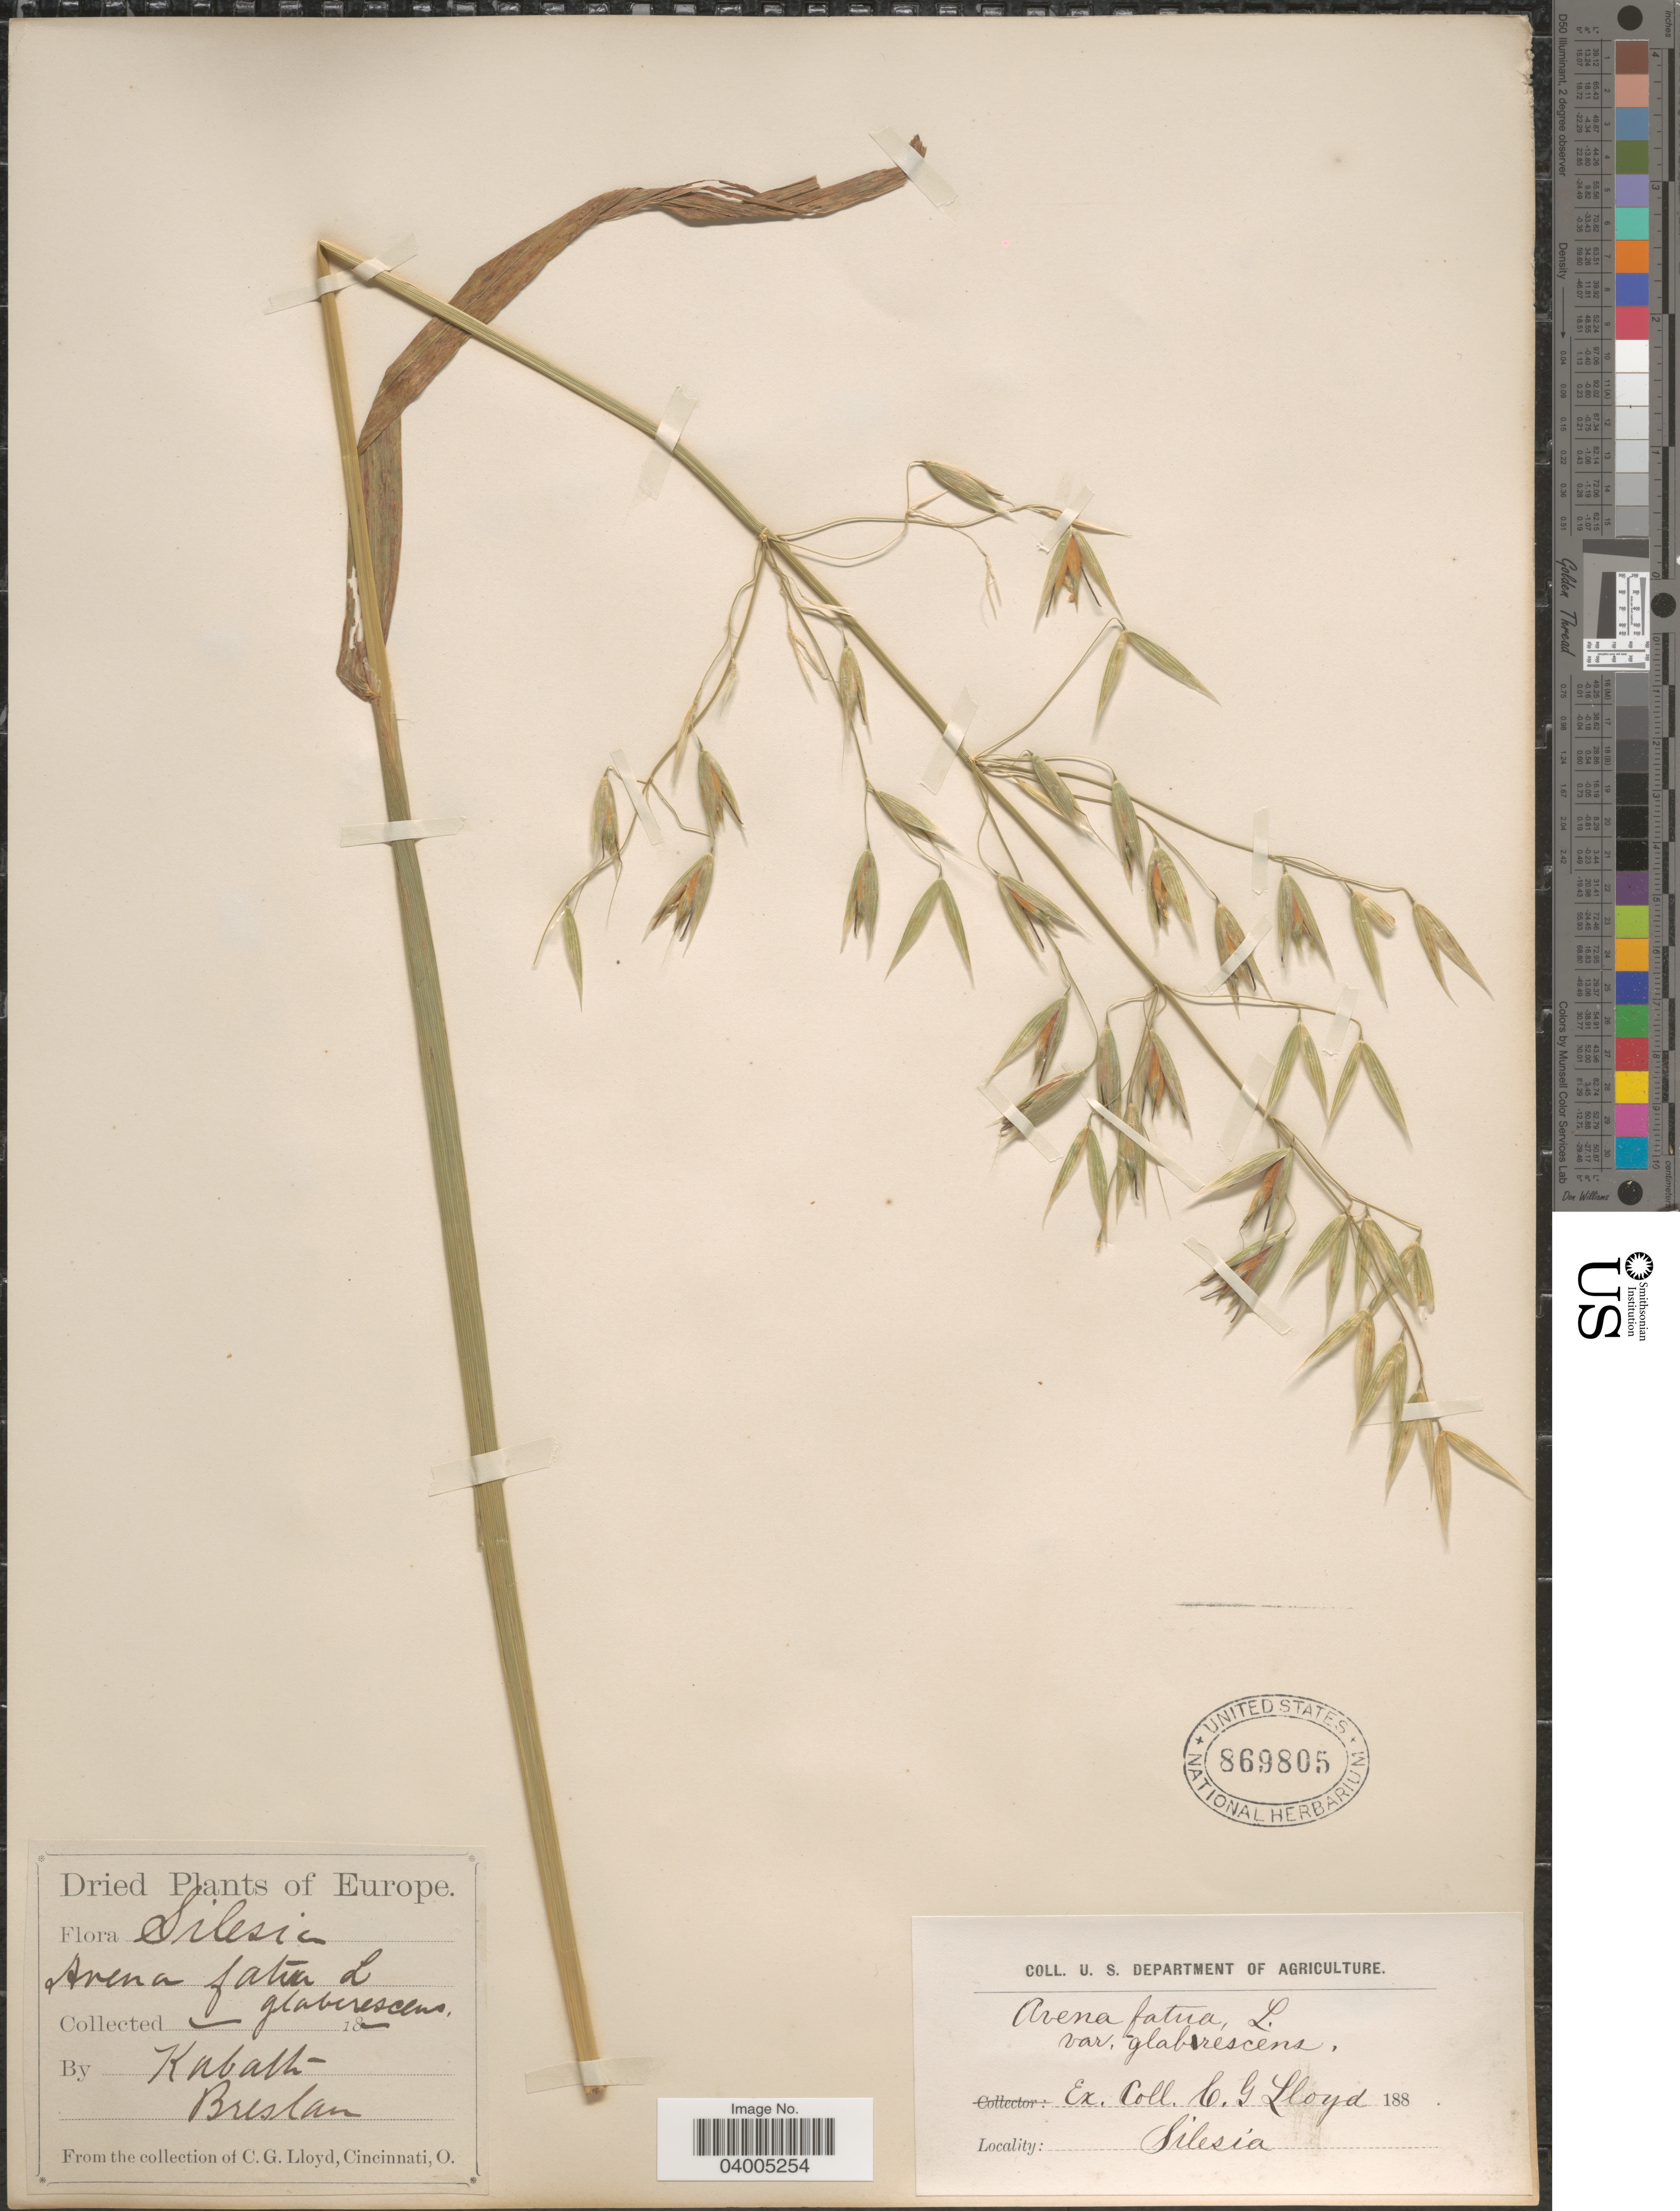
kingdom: Plantae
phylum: Tracheophyta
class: Liliopsida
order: Poales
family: Poaceae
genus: Avena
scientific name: Avena fatua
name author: L.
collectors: Kabath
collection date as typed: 188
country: Poland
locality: Europe. Silesia. Breslau.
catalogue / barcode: US 869805